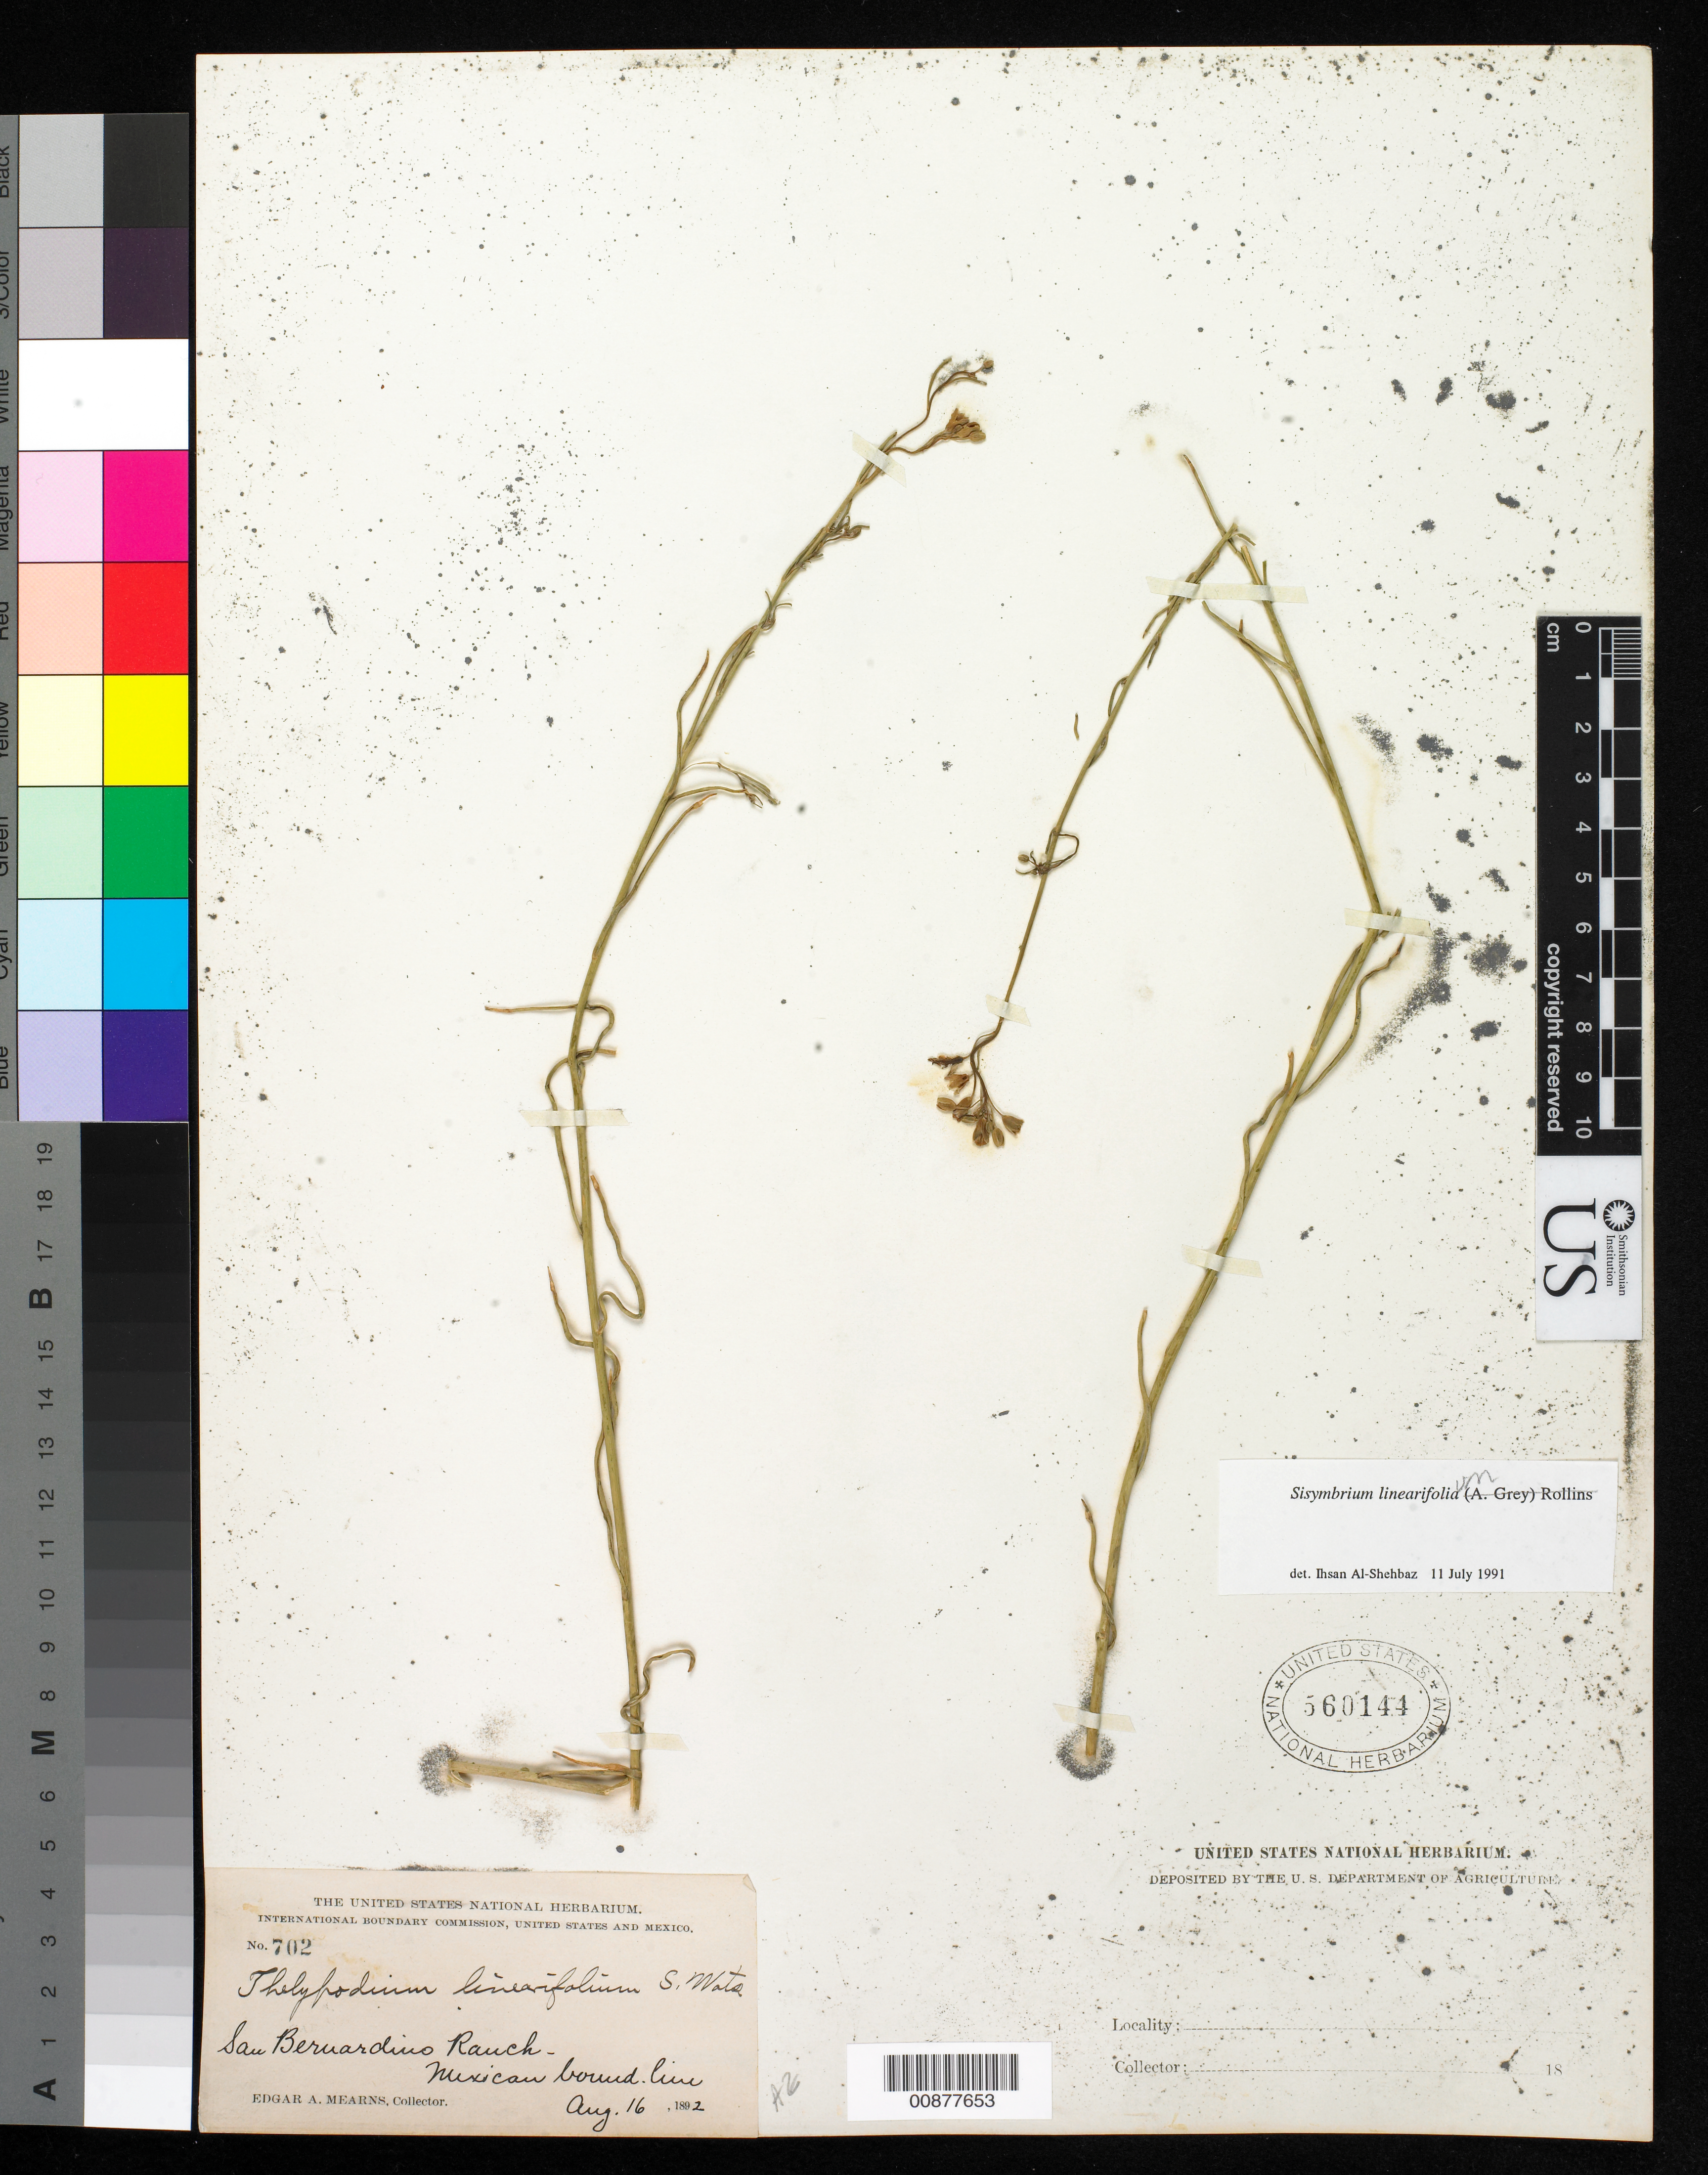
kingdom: Plantae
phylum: Tracheophyta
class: Magnoliopsida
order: Brassicales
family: Brassicaceae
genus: Sisymbrium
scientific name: Sisymbrium linearifolium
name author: (A. Gray) Payson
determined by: Al-Shehbaz, I. A., (MO), Missouri Botanical Garden (UNITED STATES)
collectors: E. A. Mearns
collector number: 702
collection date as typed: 16 Aug 1892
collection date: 1892-08-16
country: United States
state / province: Arizona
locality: San Bernardino Ranch. Mexican Boundary Line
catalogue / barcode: US 560144